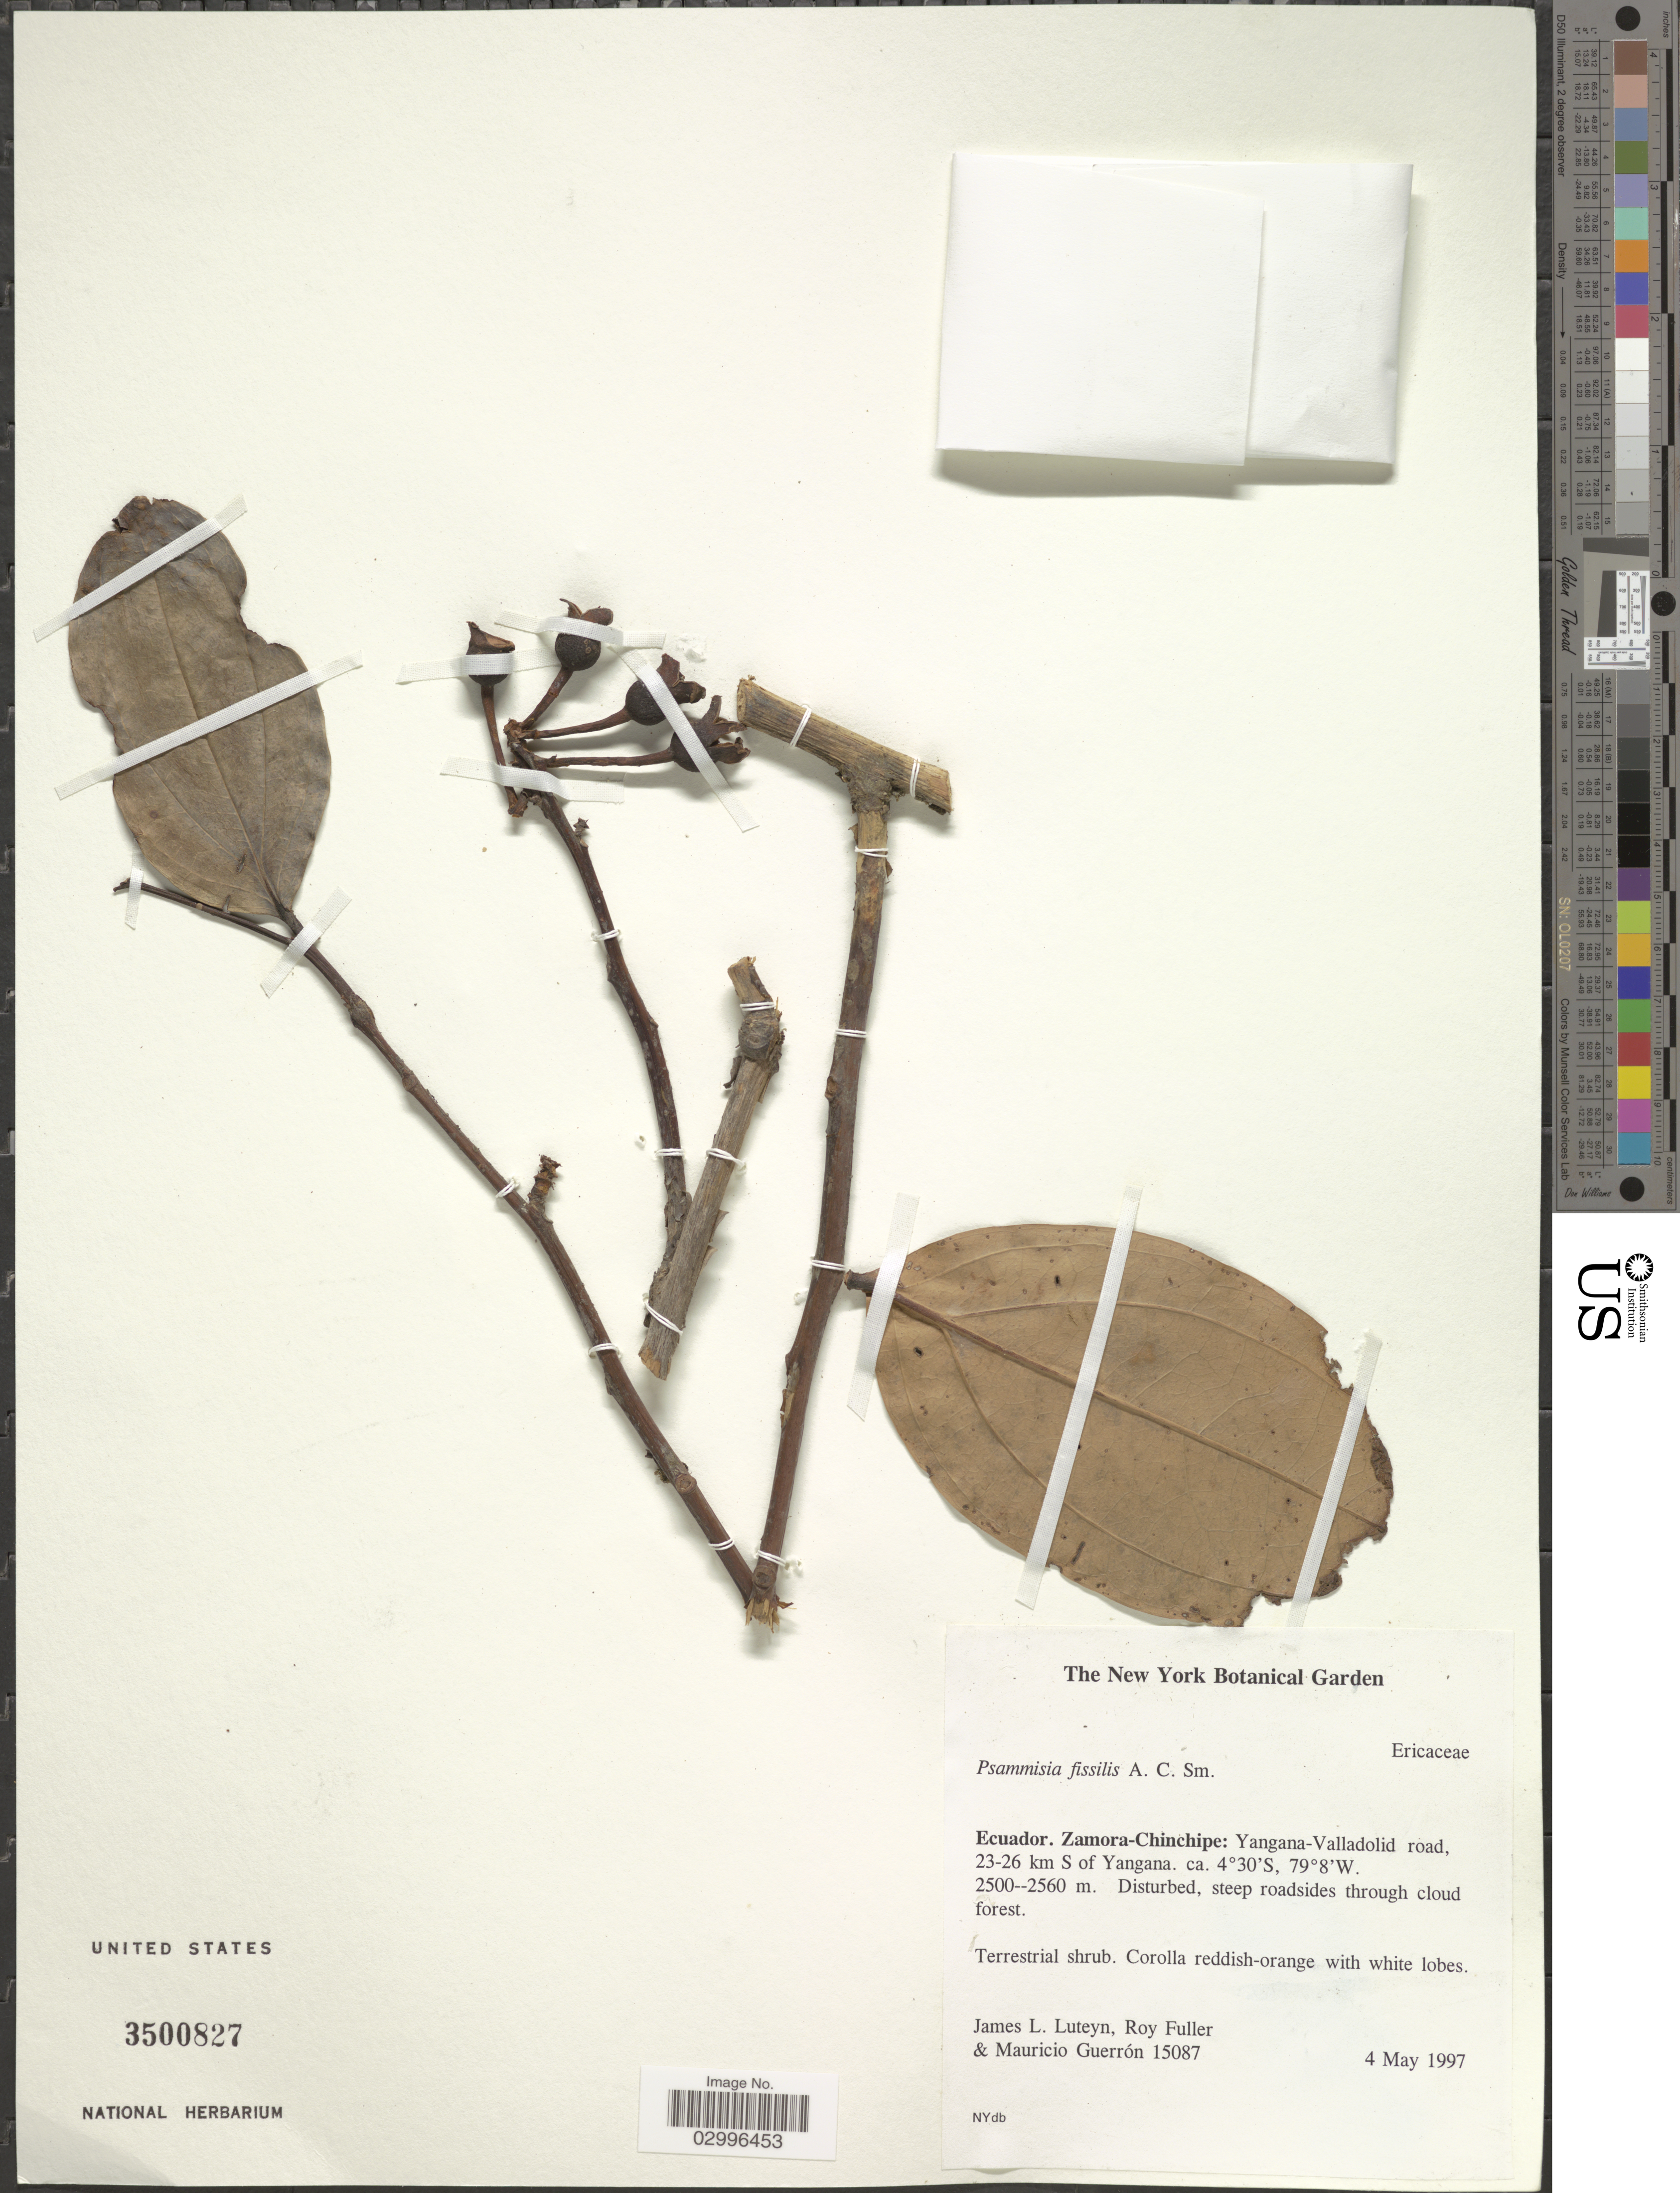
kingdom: Plantae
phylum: Tracheophyta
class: Magnoliopsida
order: Ericales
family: Ericaceae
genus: Psammisia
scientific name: Psammisia fissilis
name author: A.C. Sm.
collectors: J. L. Luteyn, R. Fuller & M. Guerron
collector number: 15087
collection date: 1997-05-04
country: Ecuador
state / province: Zamora-Chinchipe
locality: Yangana-Valladolid road, 23-36 km S of Yangana.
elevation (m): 2500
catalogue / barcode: US 3500827